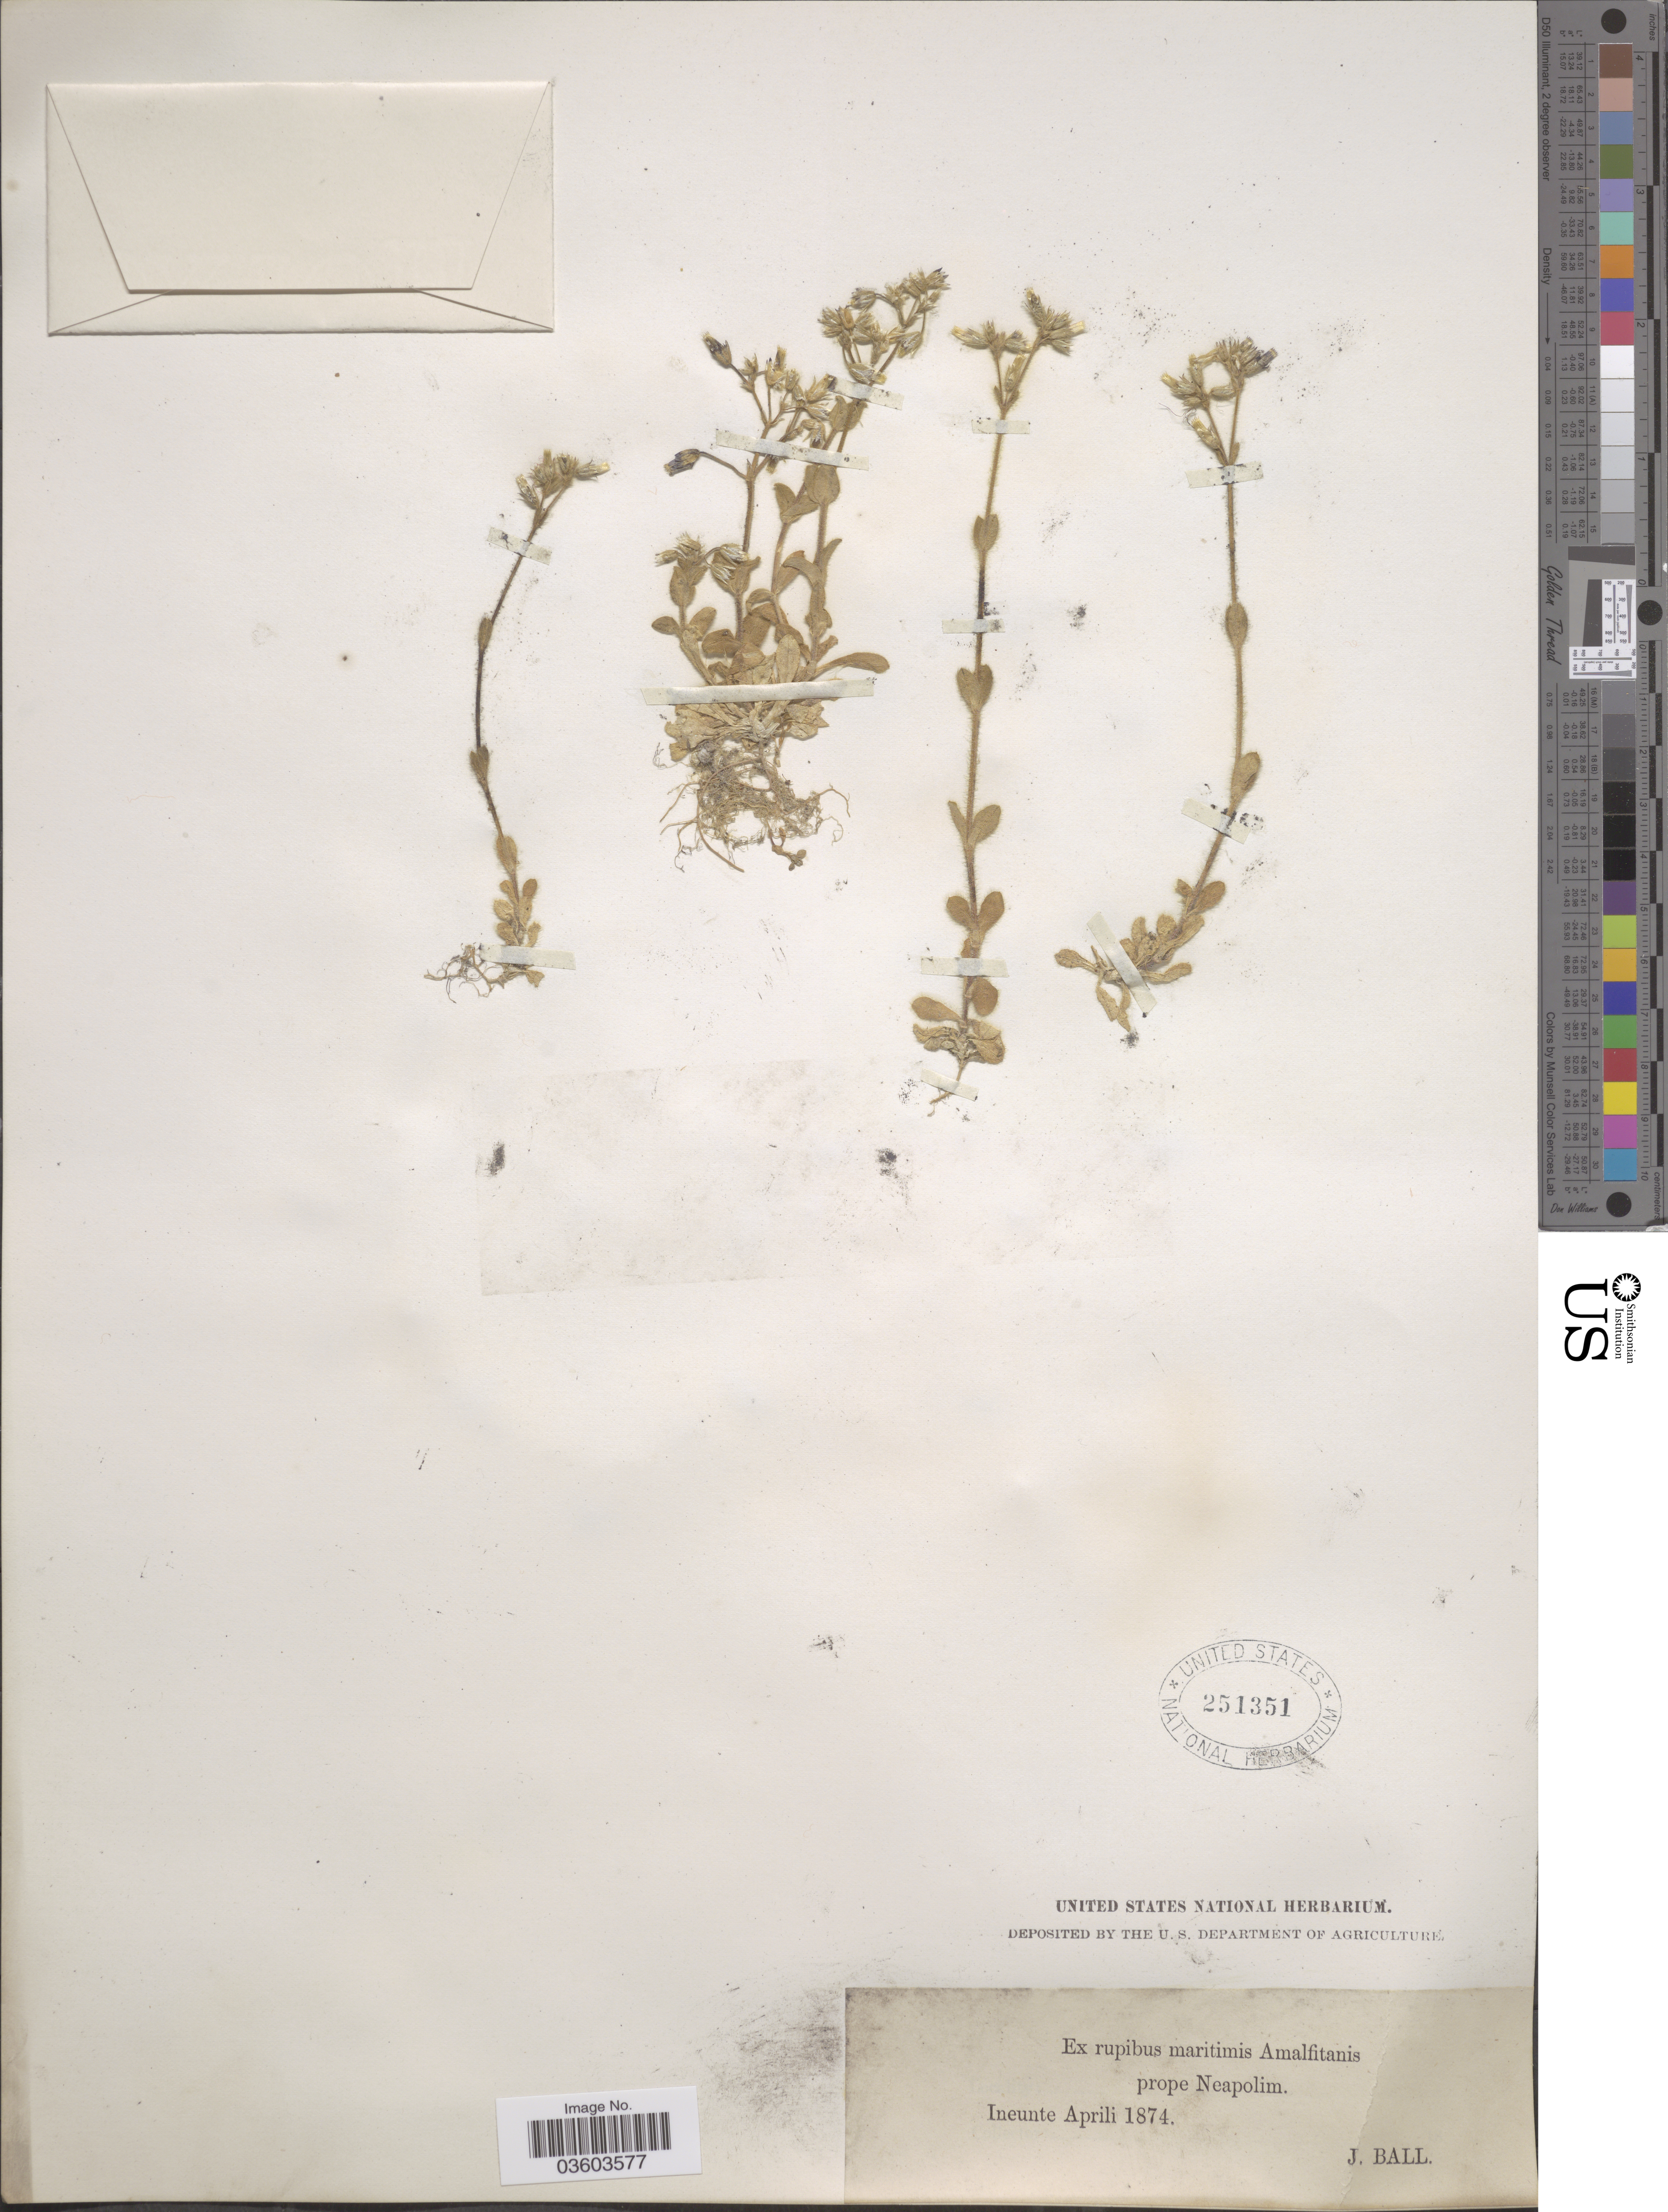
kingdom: Plantae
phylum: Tracheophyta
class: Magnoliopsida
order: Caryophyllales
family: Caryophyllaceae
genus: Cerastium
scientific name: Cerastium sp.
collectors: J. Ball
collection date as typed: Ineunte Aprili 1874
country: Italy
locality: Ex rupibus maritimis Amalfitanis prope Neapolim.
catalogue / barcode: US 251351